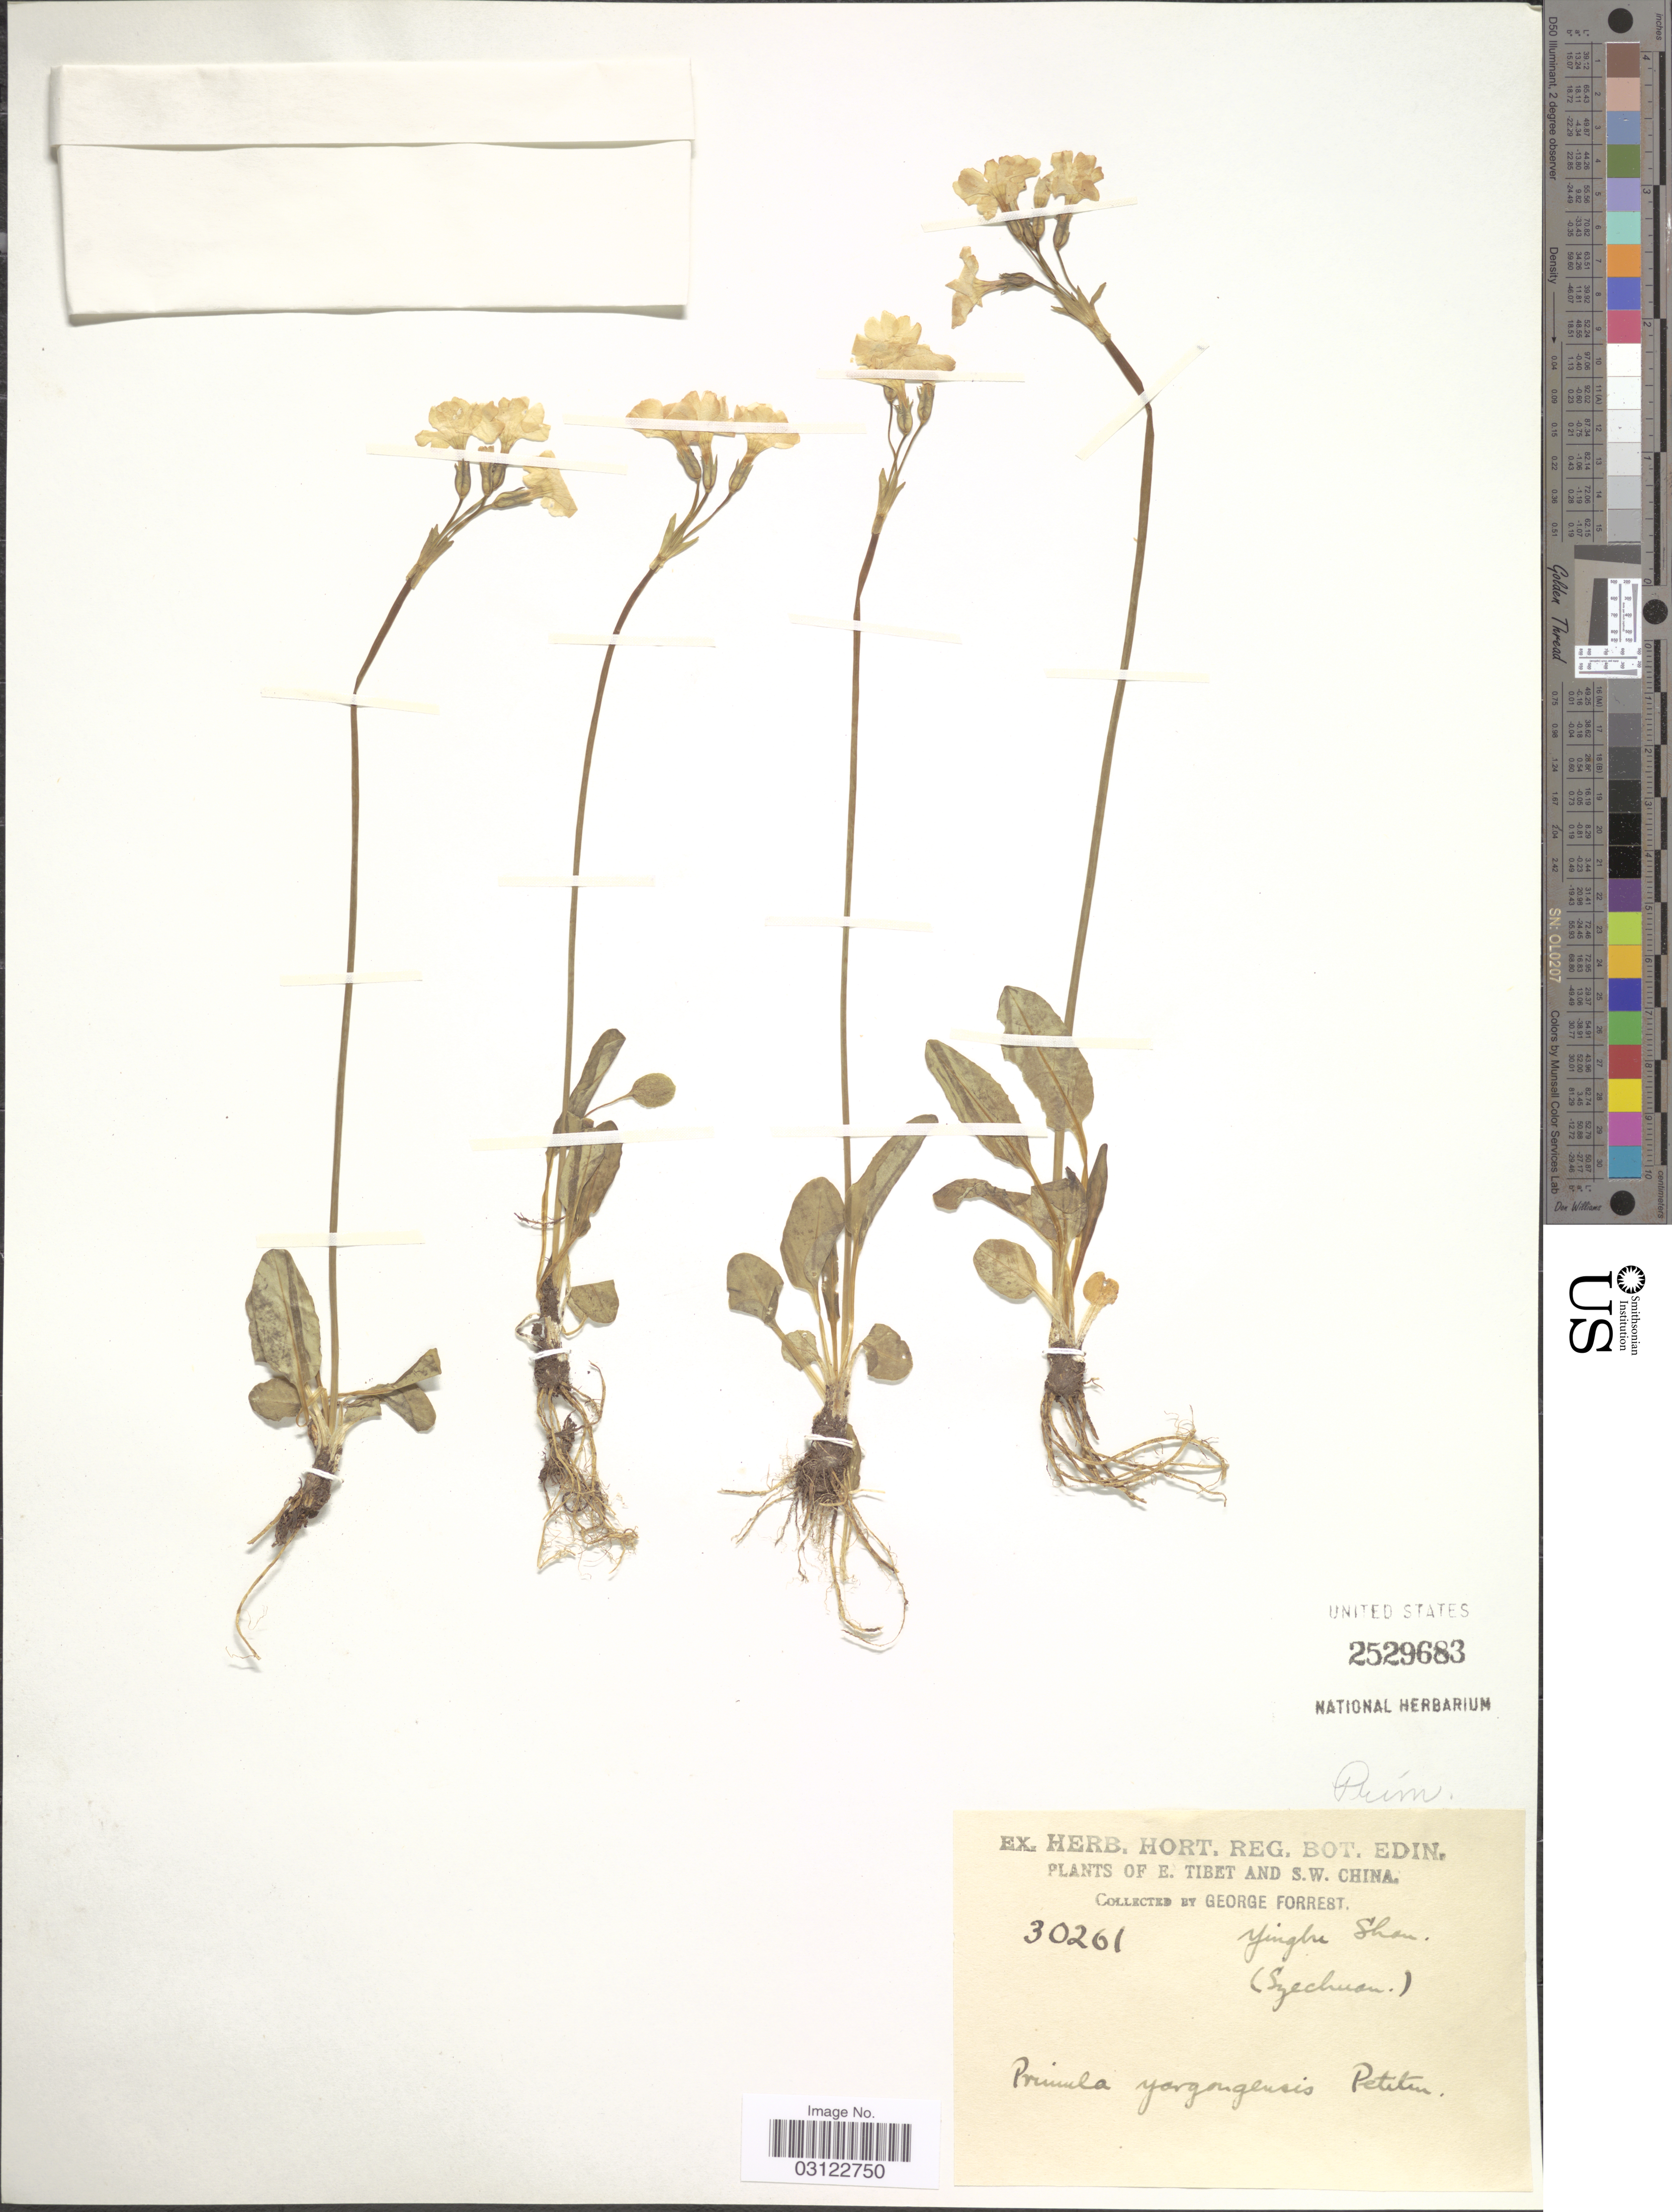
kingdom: Plantae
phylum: Tracheophyta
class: Magnoliopsida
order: Ericales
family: Primulaceae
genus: Primula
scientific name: Primula yargongensis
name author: Petitm.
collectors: G. Forrest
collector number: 30261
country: China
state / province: Sichuan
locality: E. Tibet and S.W. China. Yingbu Shan. (Szechuan).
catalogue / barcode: US 2529683